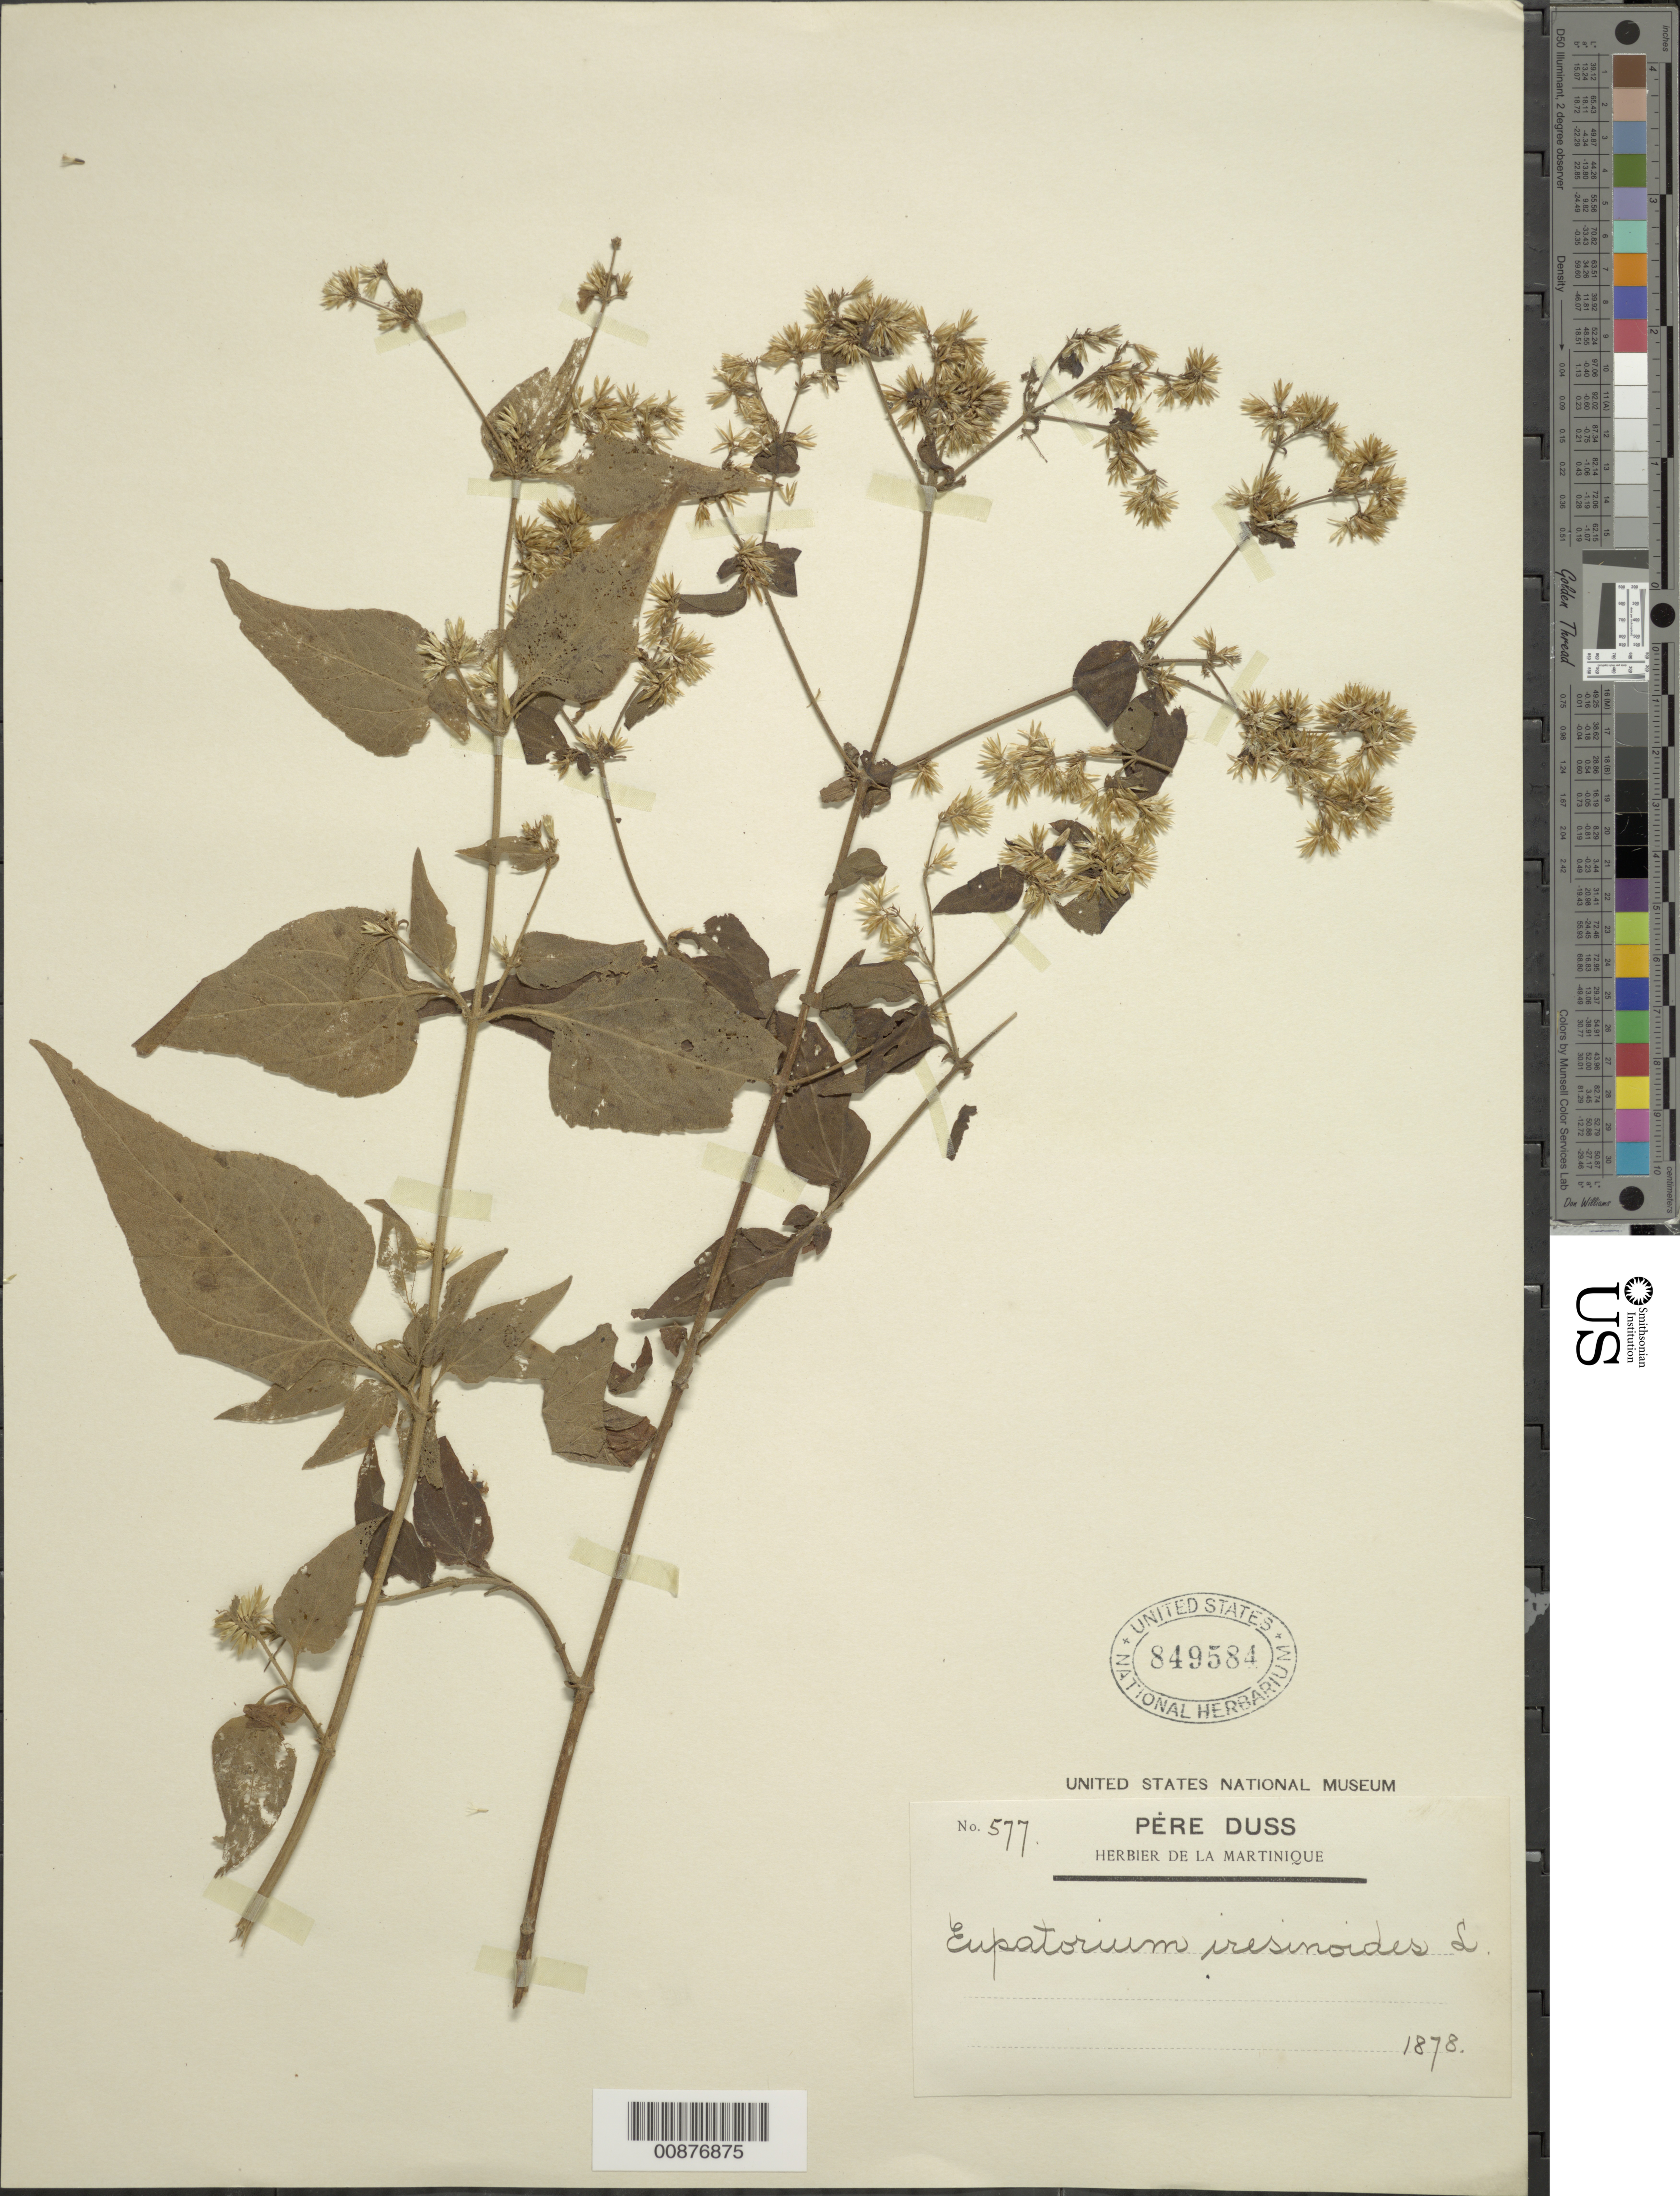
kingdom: Plantae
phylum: Tracheophyta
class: Magnoliopsida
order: Asterales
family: Asteraceae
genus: Condylidium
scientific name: Condylidium iresinoides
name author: (Kunth) R.M. King & H. Rob.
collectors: Père Duss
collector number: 577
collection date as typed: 1878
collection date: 1878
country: Martinique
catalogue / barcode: US 849584